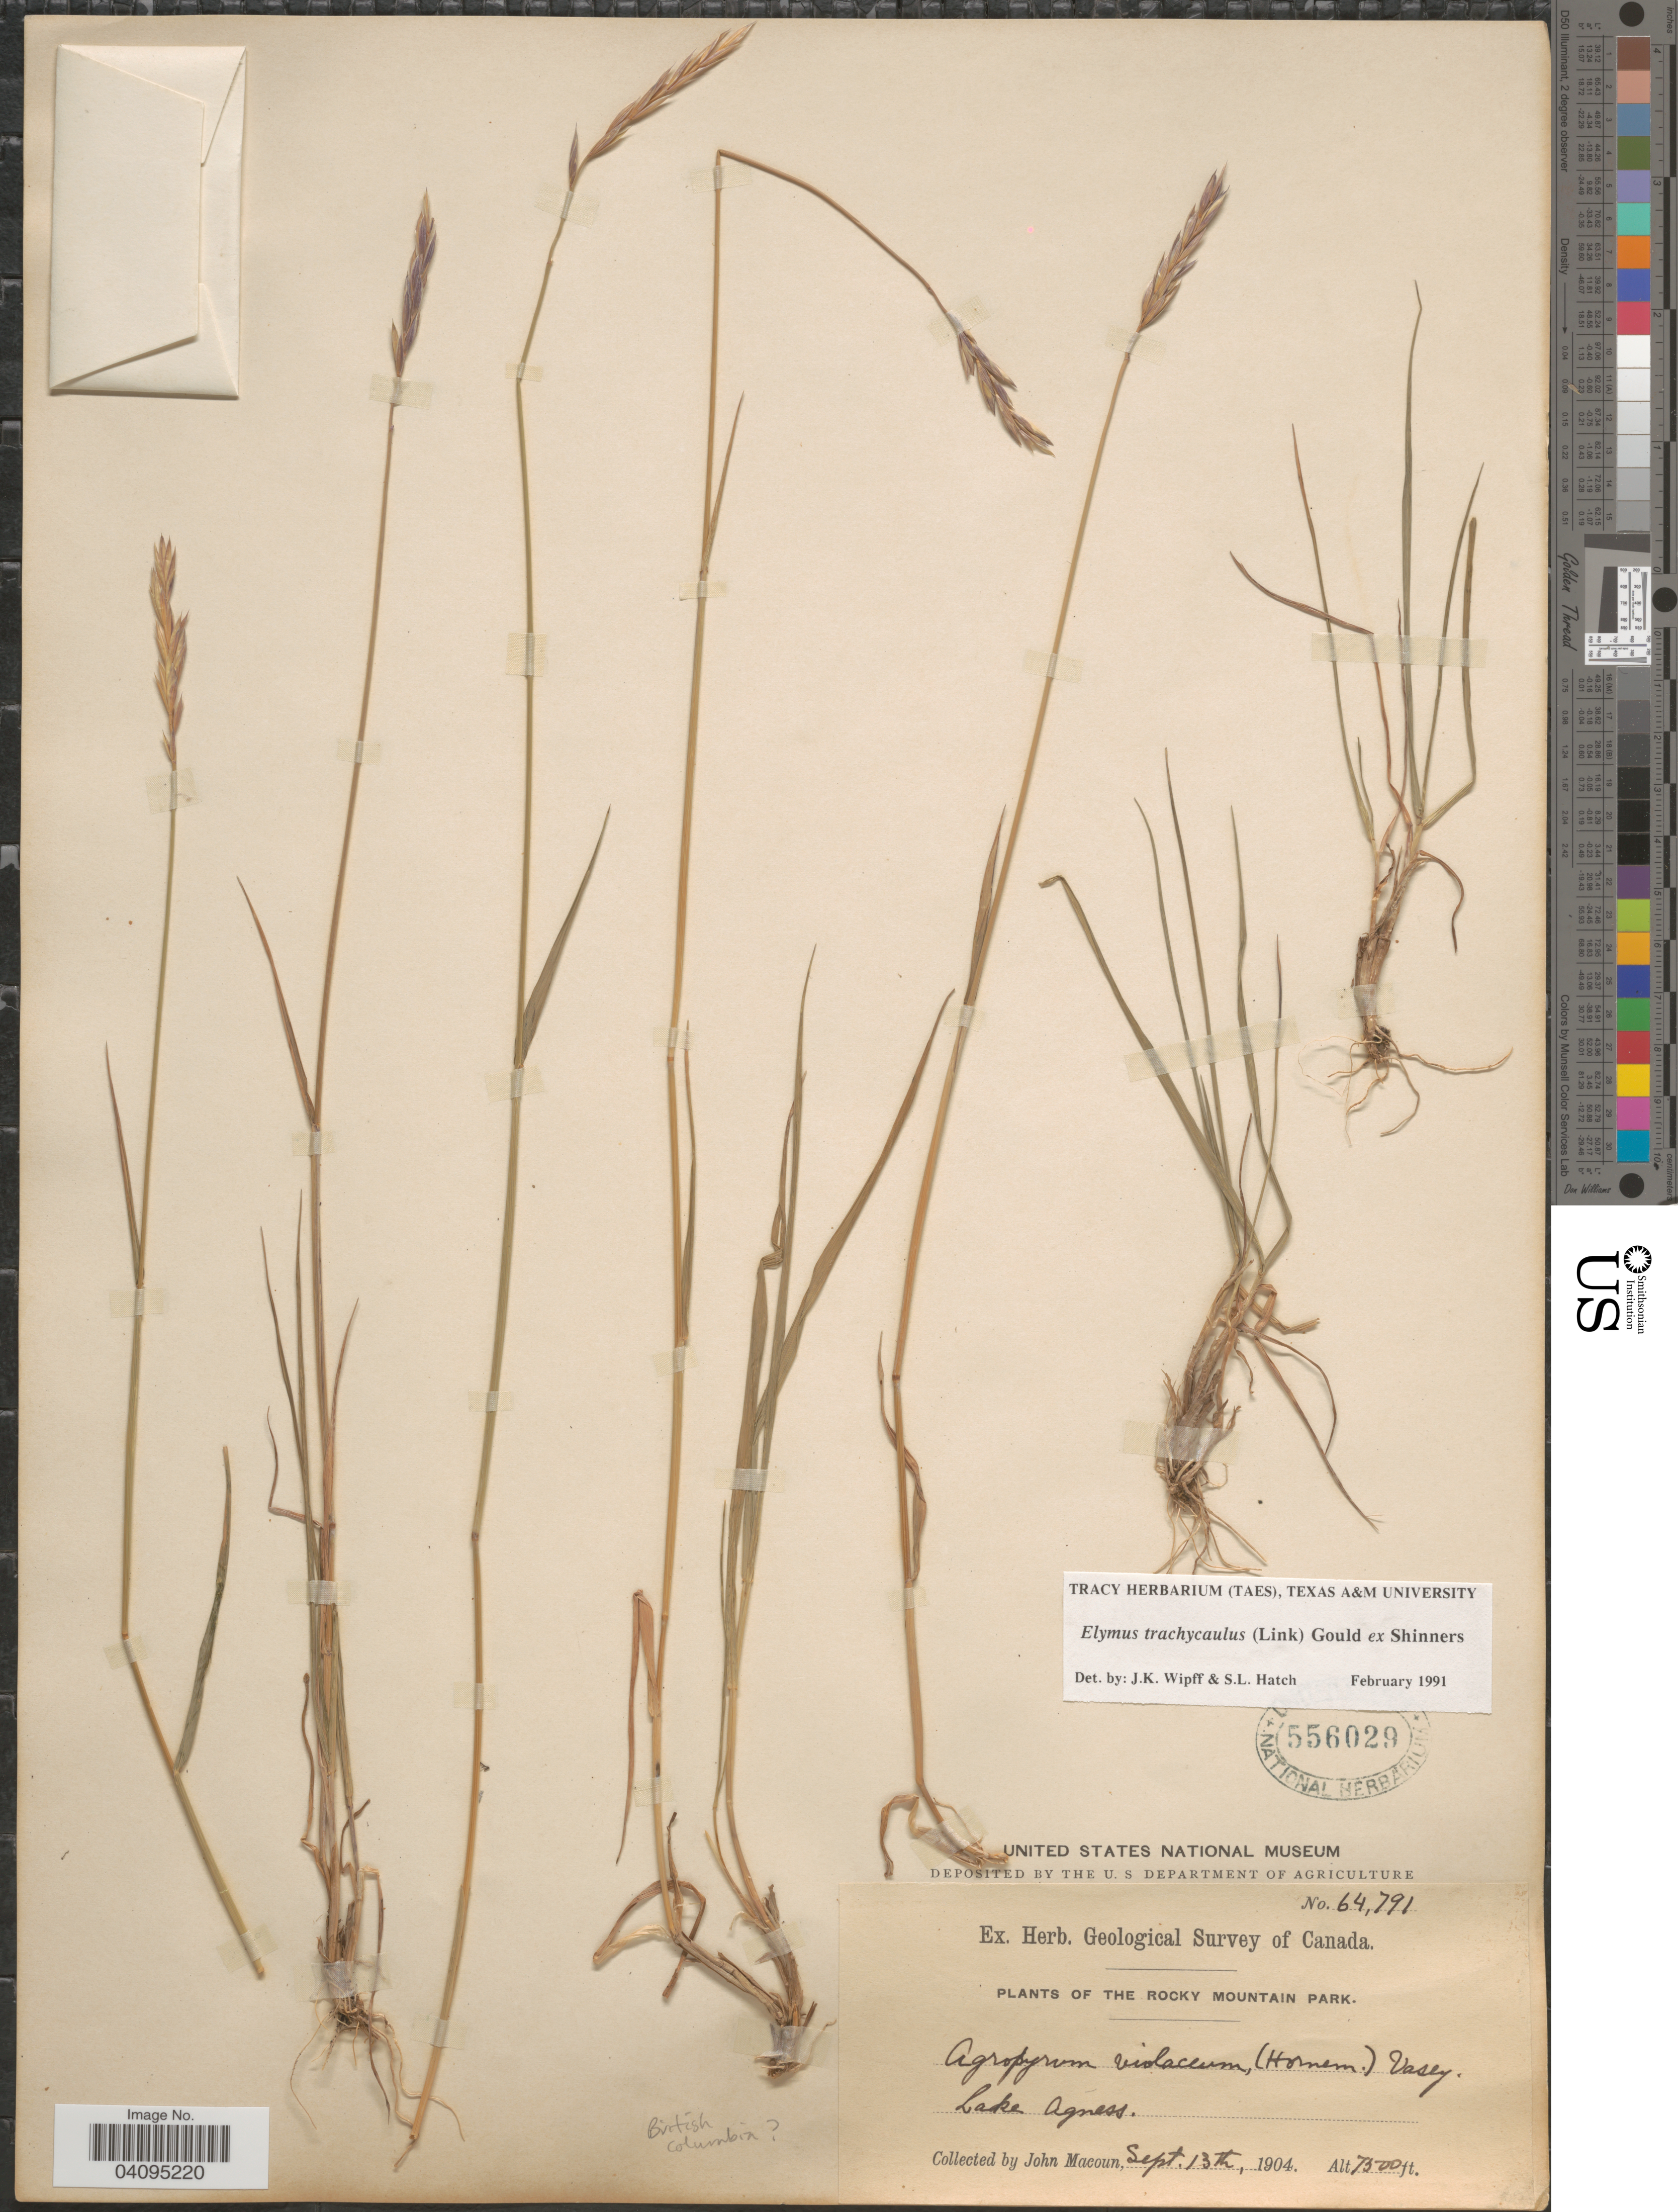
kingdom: Plantae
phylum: Tracheophyta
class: Liliopsida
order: Poales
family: Poaceae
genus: Elymus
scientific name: Elymus trachycaulus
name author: (Link) Gould ex Shinners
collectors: J. Macoun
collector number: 64791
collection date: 1904-09-13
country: Canada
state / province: Alberta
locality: Geological Survey of Canada. The Rocky Mountain Park. Lake Agness.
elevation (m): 2286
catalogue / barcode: US 556029